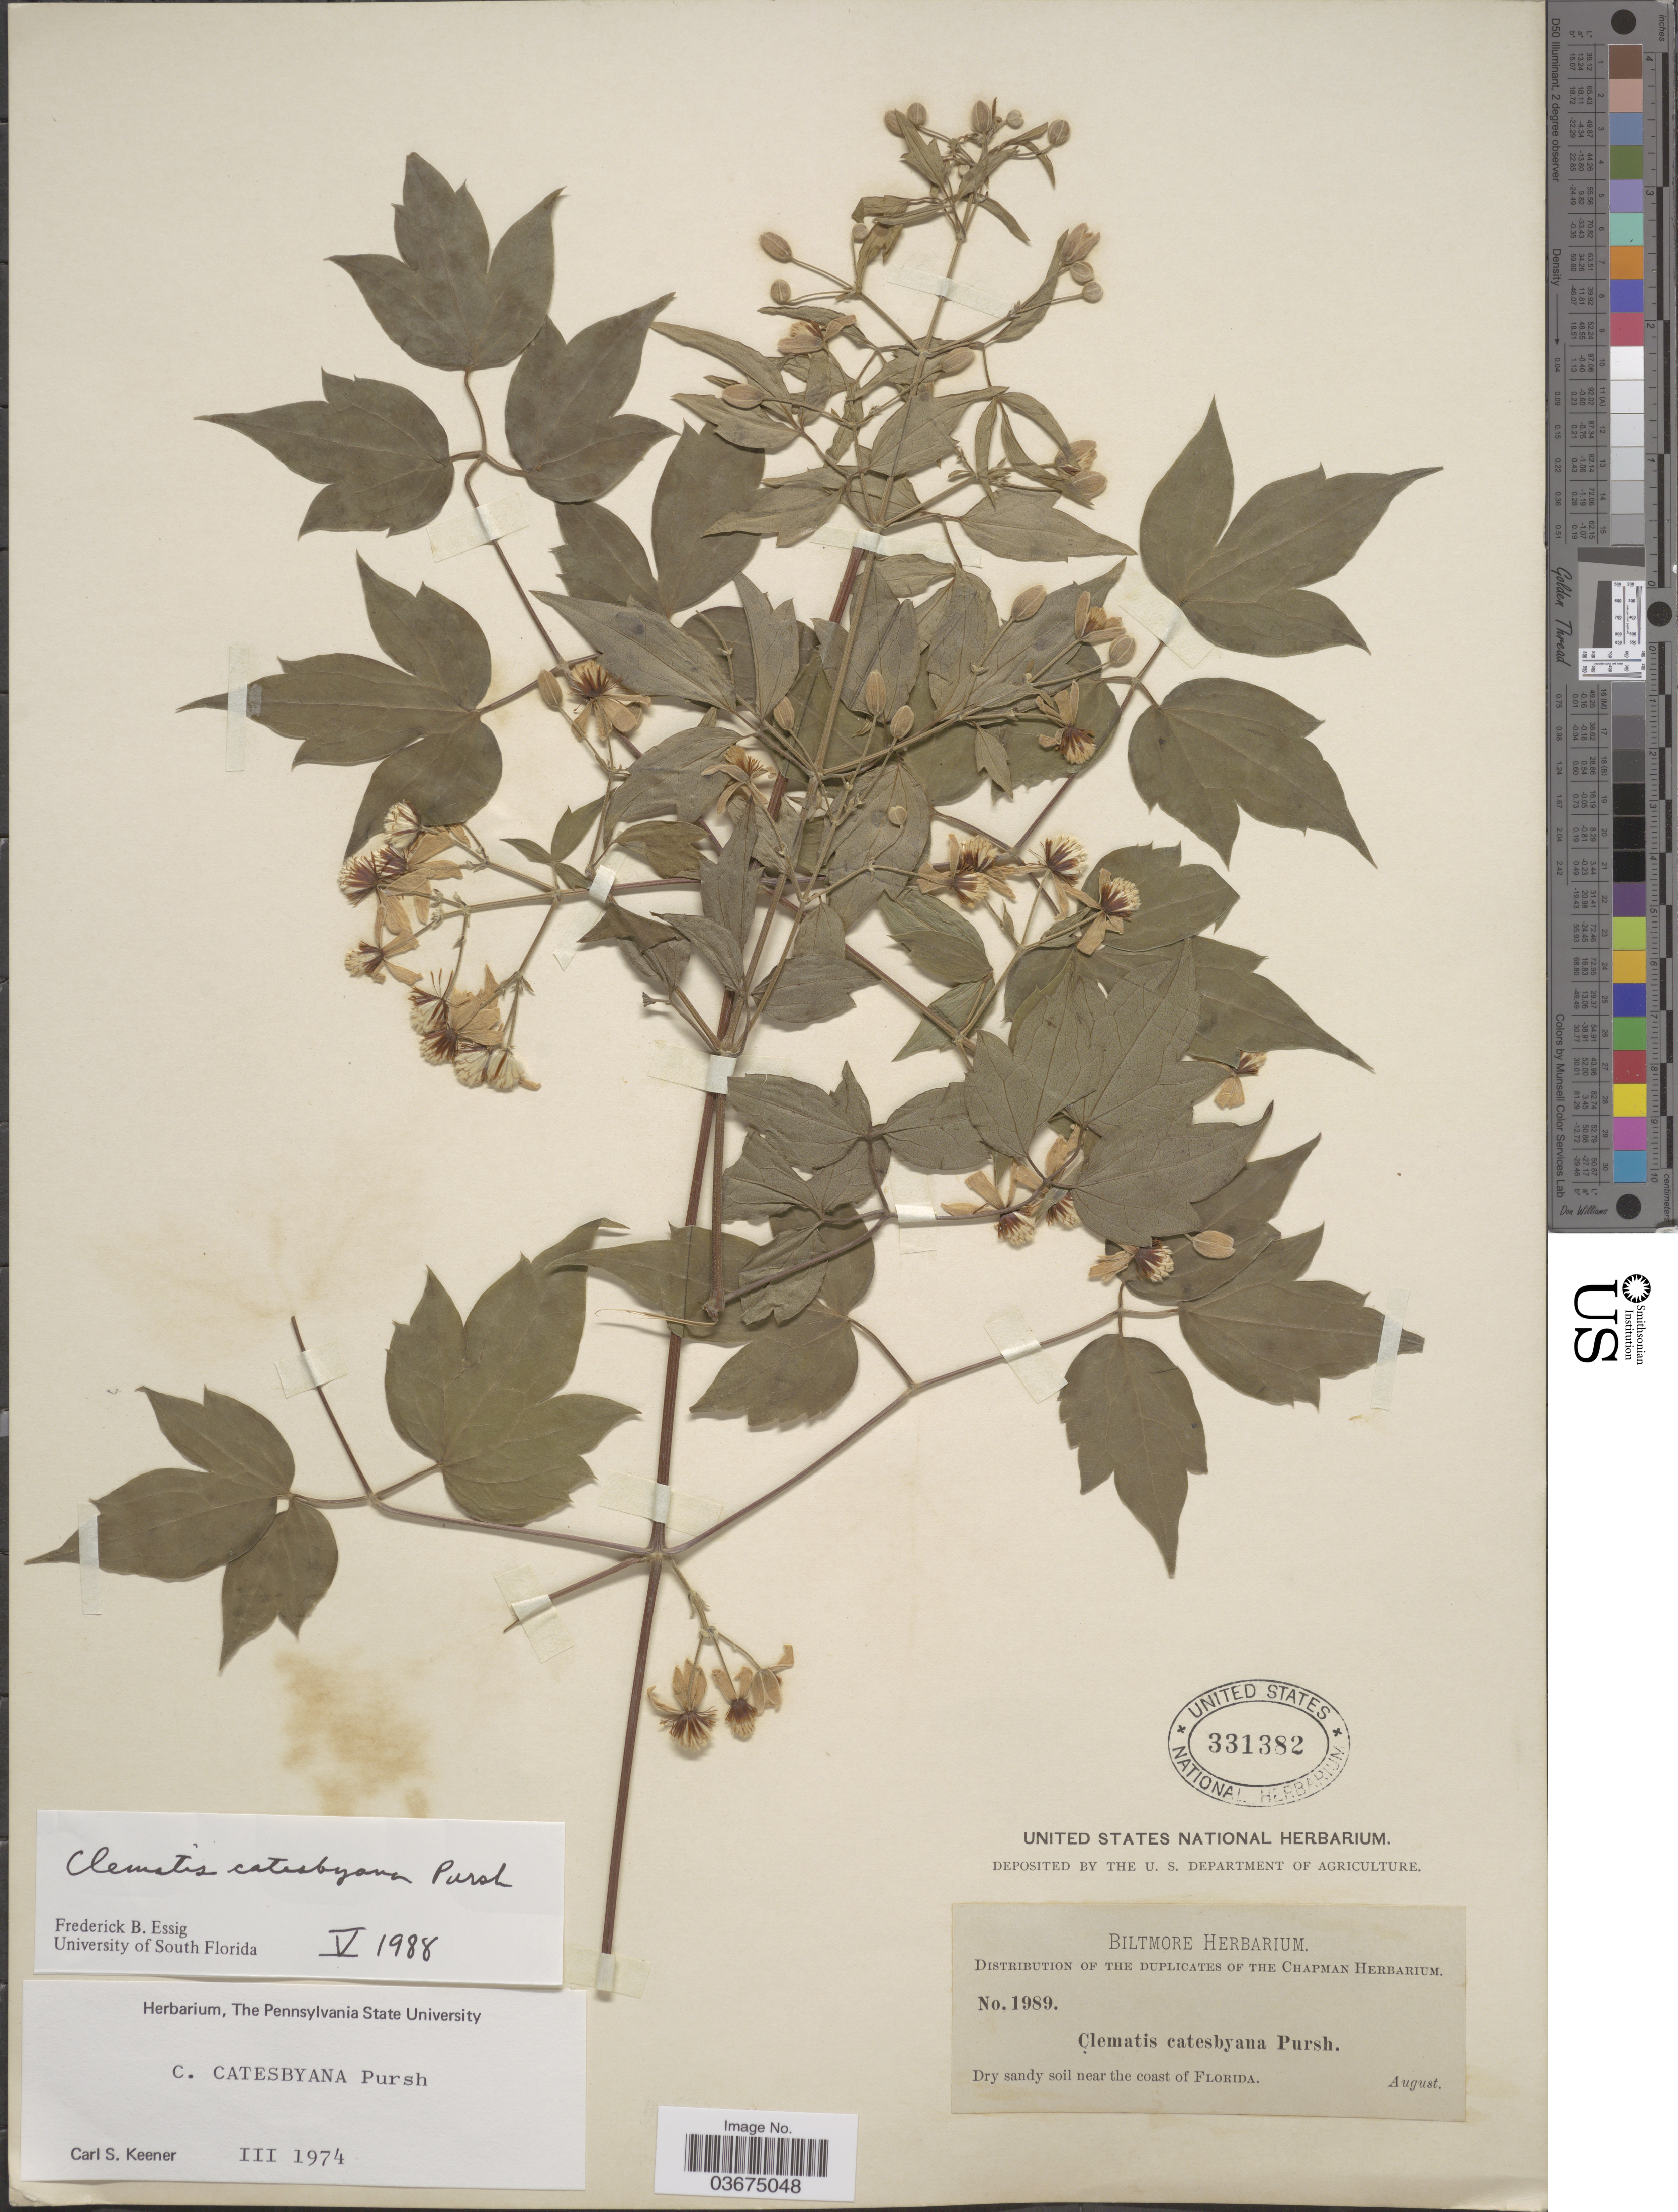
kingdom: Plantae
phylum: Tracheophyta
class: Magnoliopsida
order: Ranunculales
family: Ranunculaceae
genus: Clematis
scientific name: Clematis catesbyana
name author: Pursh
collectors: ex herb. Biltmore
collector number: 1989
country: United States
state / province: Florida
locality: Dry sandy soil near the coast of Florida.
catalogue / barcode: US 331382